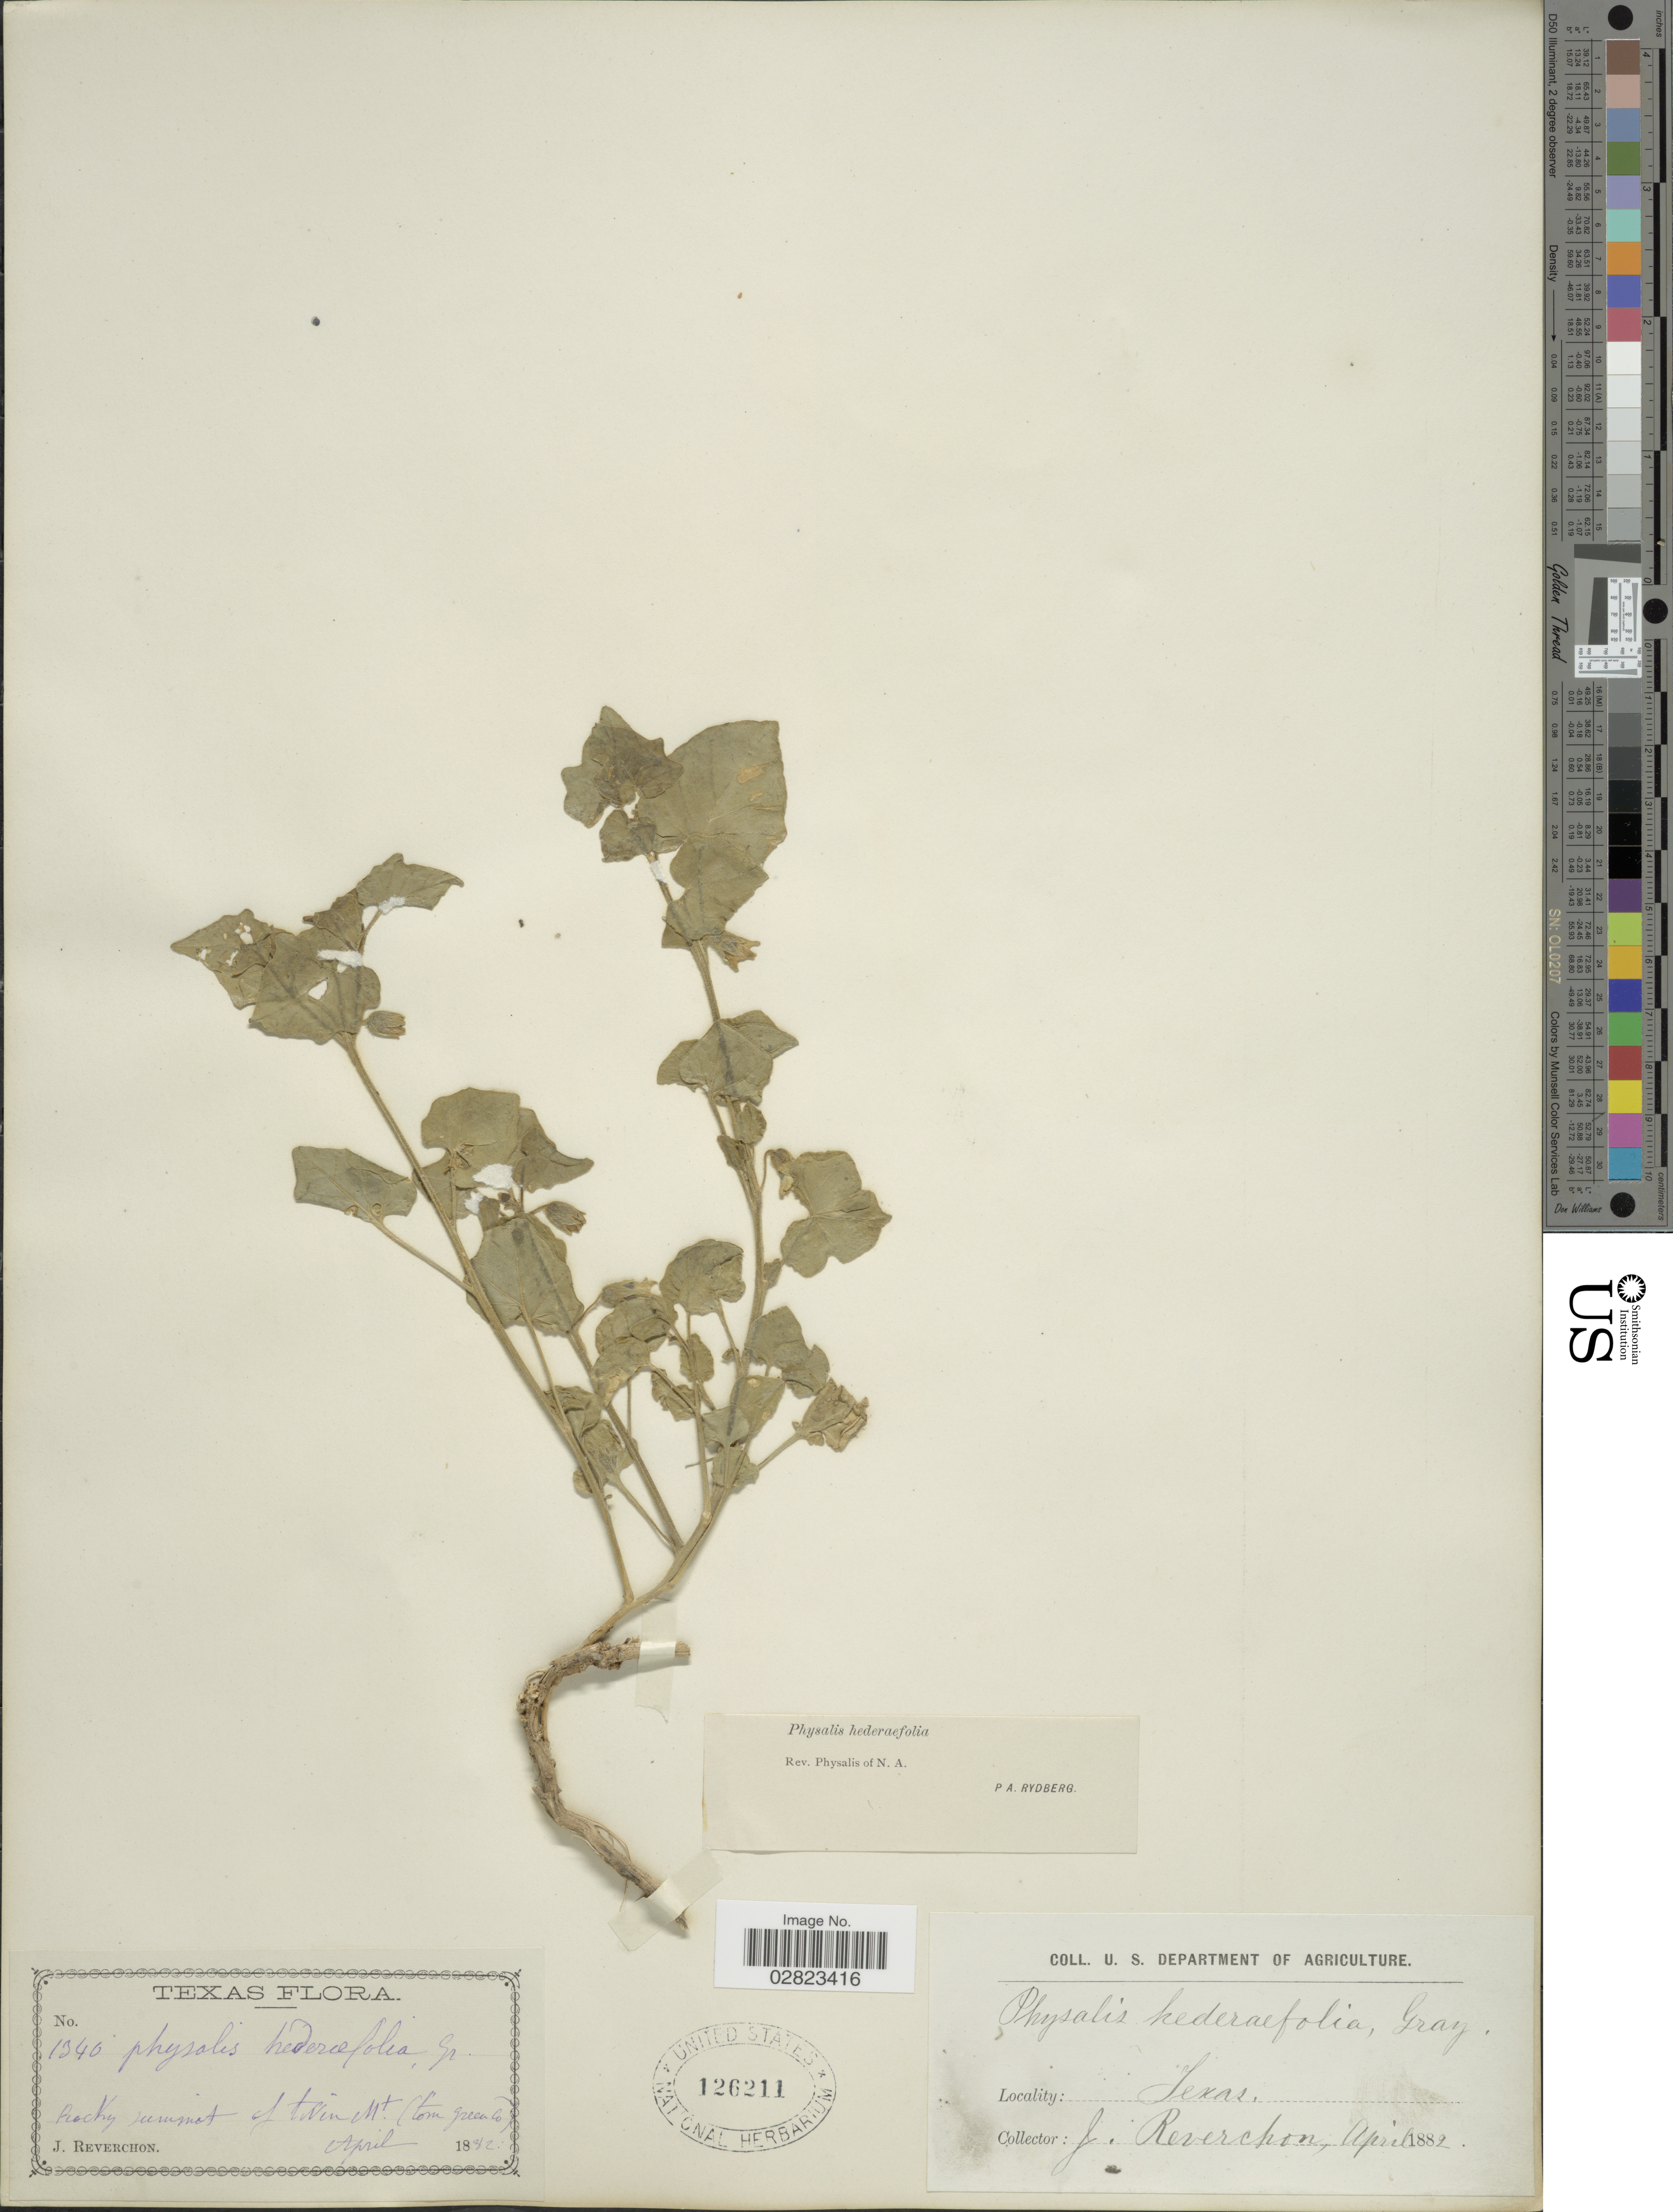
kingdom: Plantae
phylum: Tracheophyta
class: Magnoliopsida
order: Solanales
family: Solanaceae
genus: Physalis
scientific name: Physalis hederifolia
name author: A. Gray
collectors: J. Reverchon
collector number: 1340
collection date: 1882-04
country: United States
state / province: Texas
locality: Rocky summit of Twin Mt. (Tom Green Co.)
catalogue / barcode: US 126211